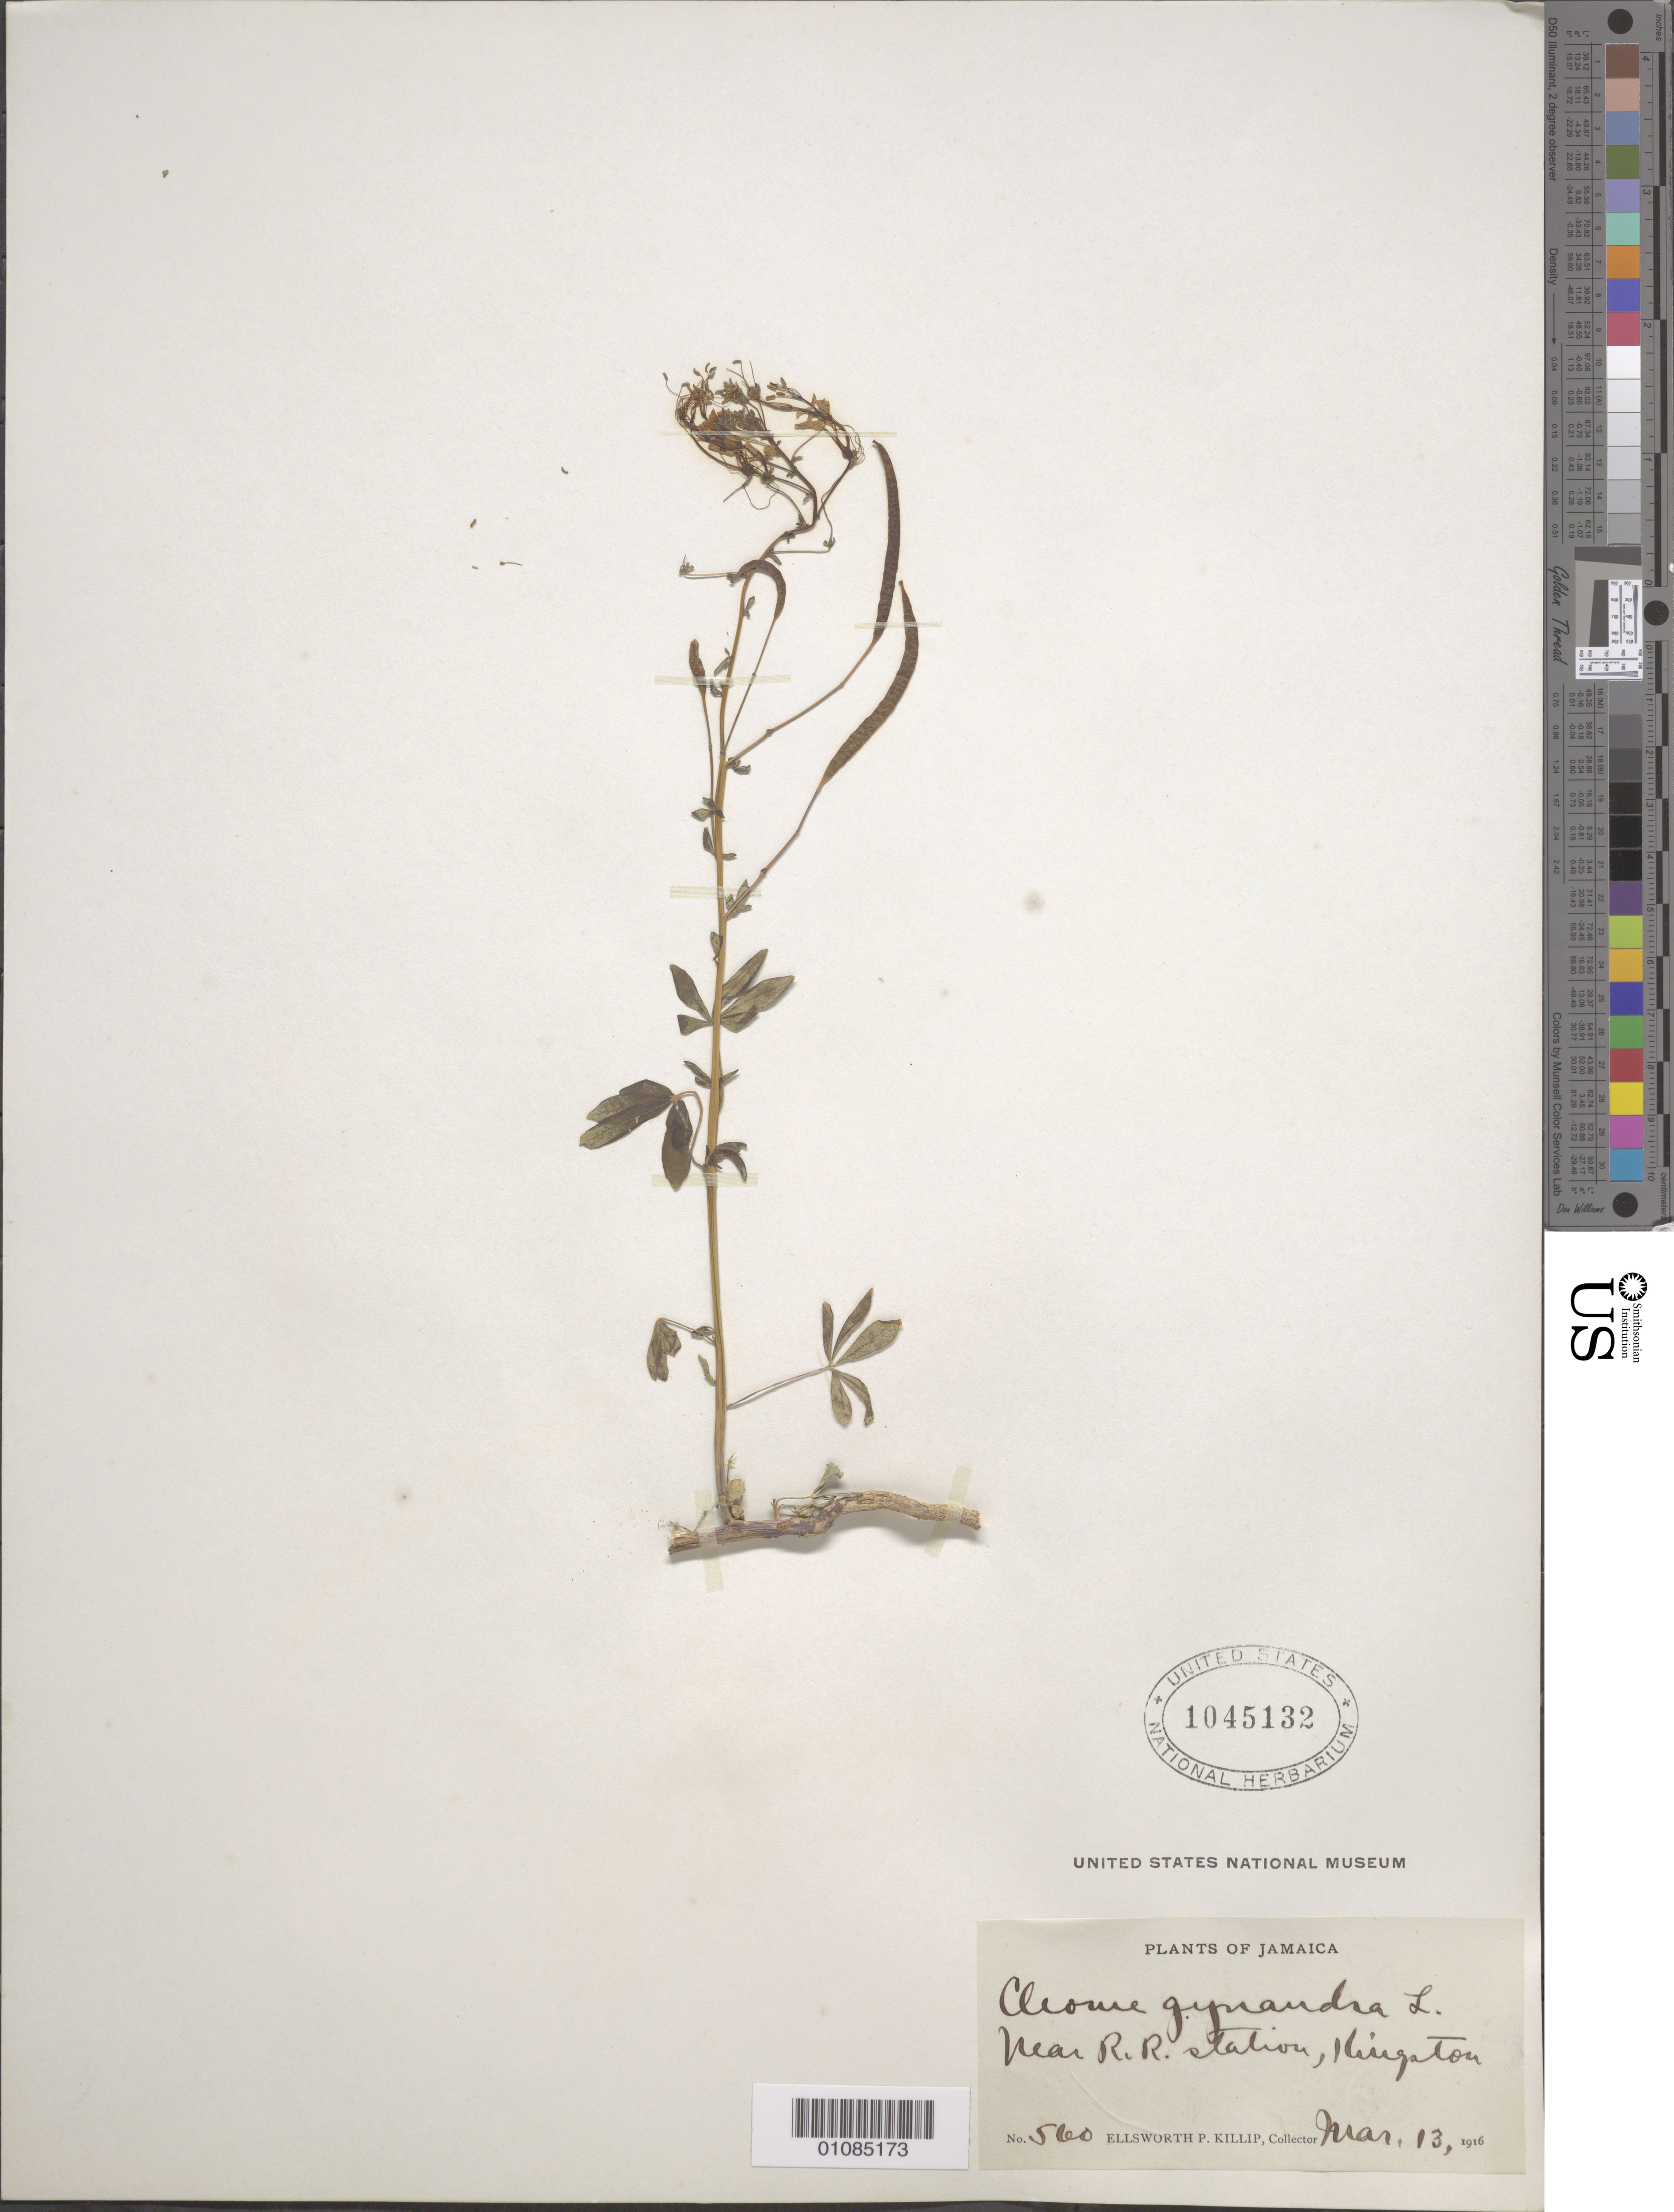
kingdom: Plantae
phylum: Tracheophyta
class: Magnoliopsida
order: Brassicales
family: Cleomaceae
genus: Gynandropsis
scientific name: Gynandropsis gynandra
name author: (L.) Briq.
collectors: E. P. Killip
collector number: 560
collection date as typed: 13 Mar 1916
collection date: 1916-03-13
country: Jamaica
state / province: Kingston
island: Jamaica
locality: Near R.R station.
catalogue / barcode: US 1045132